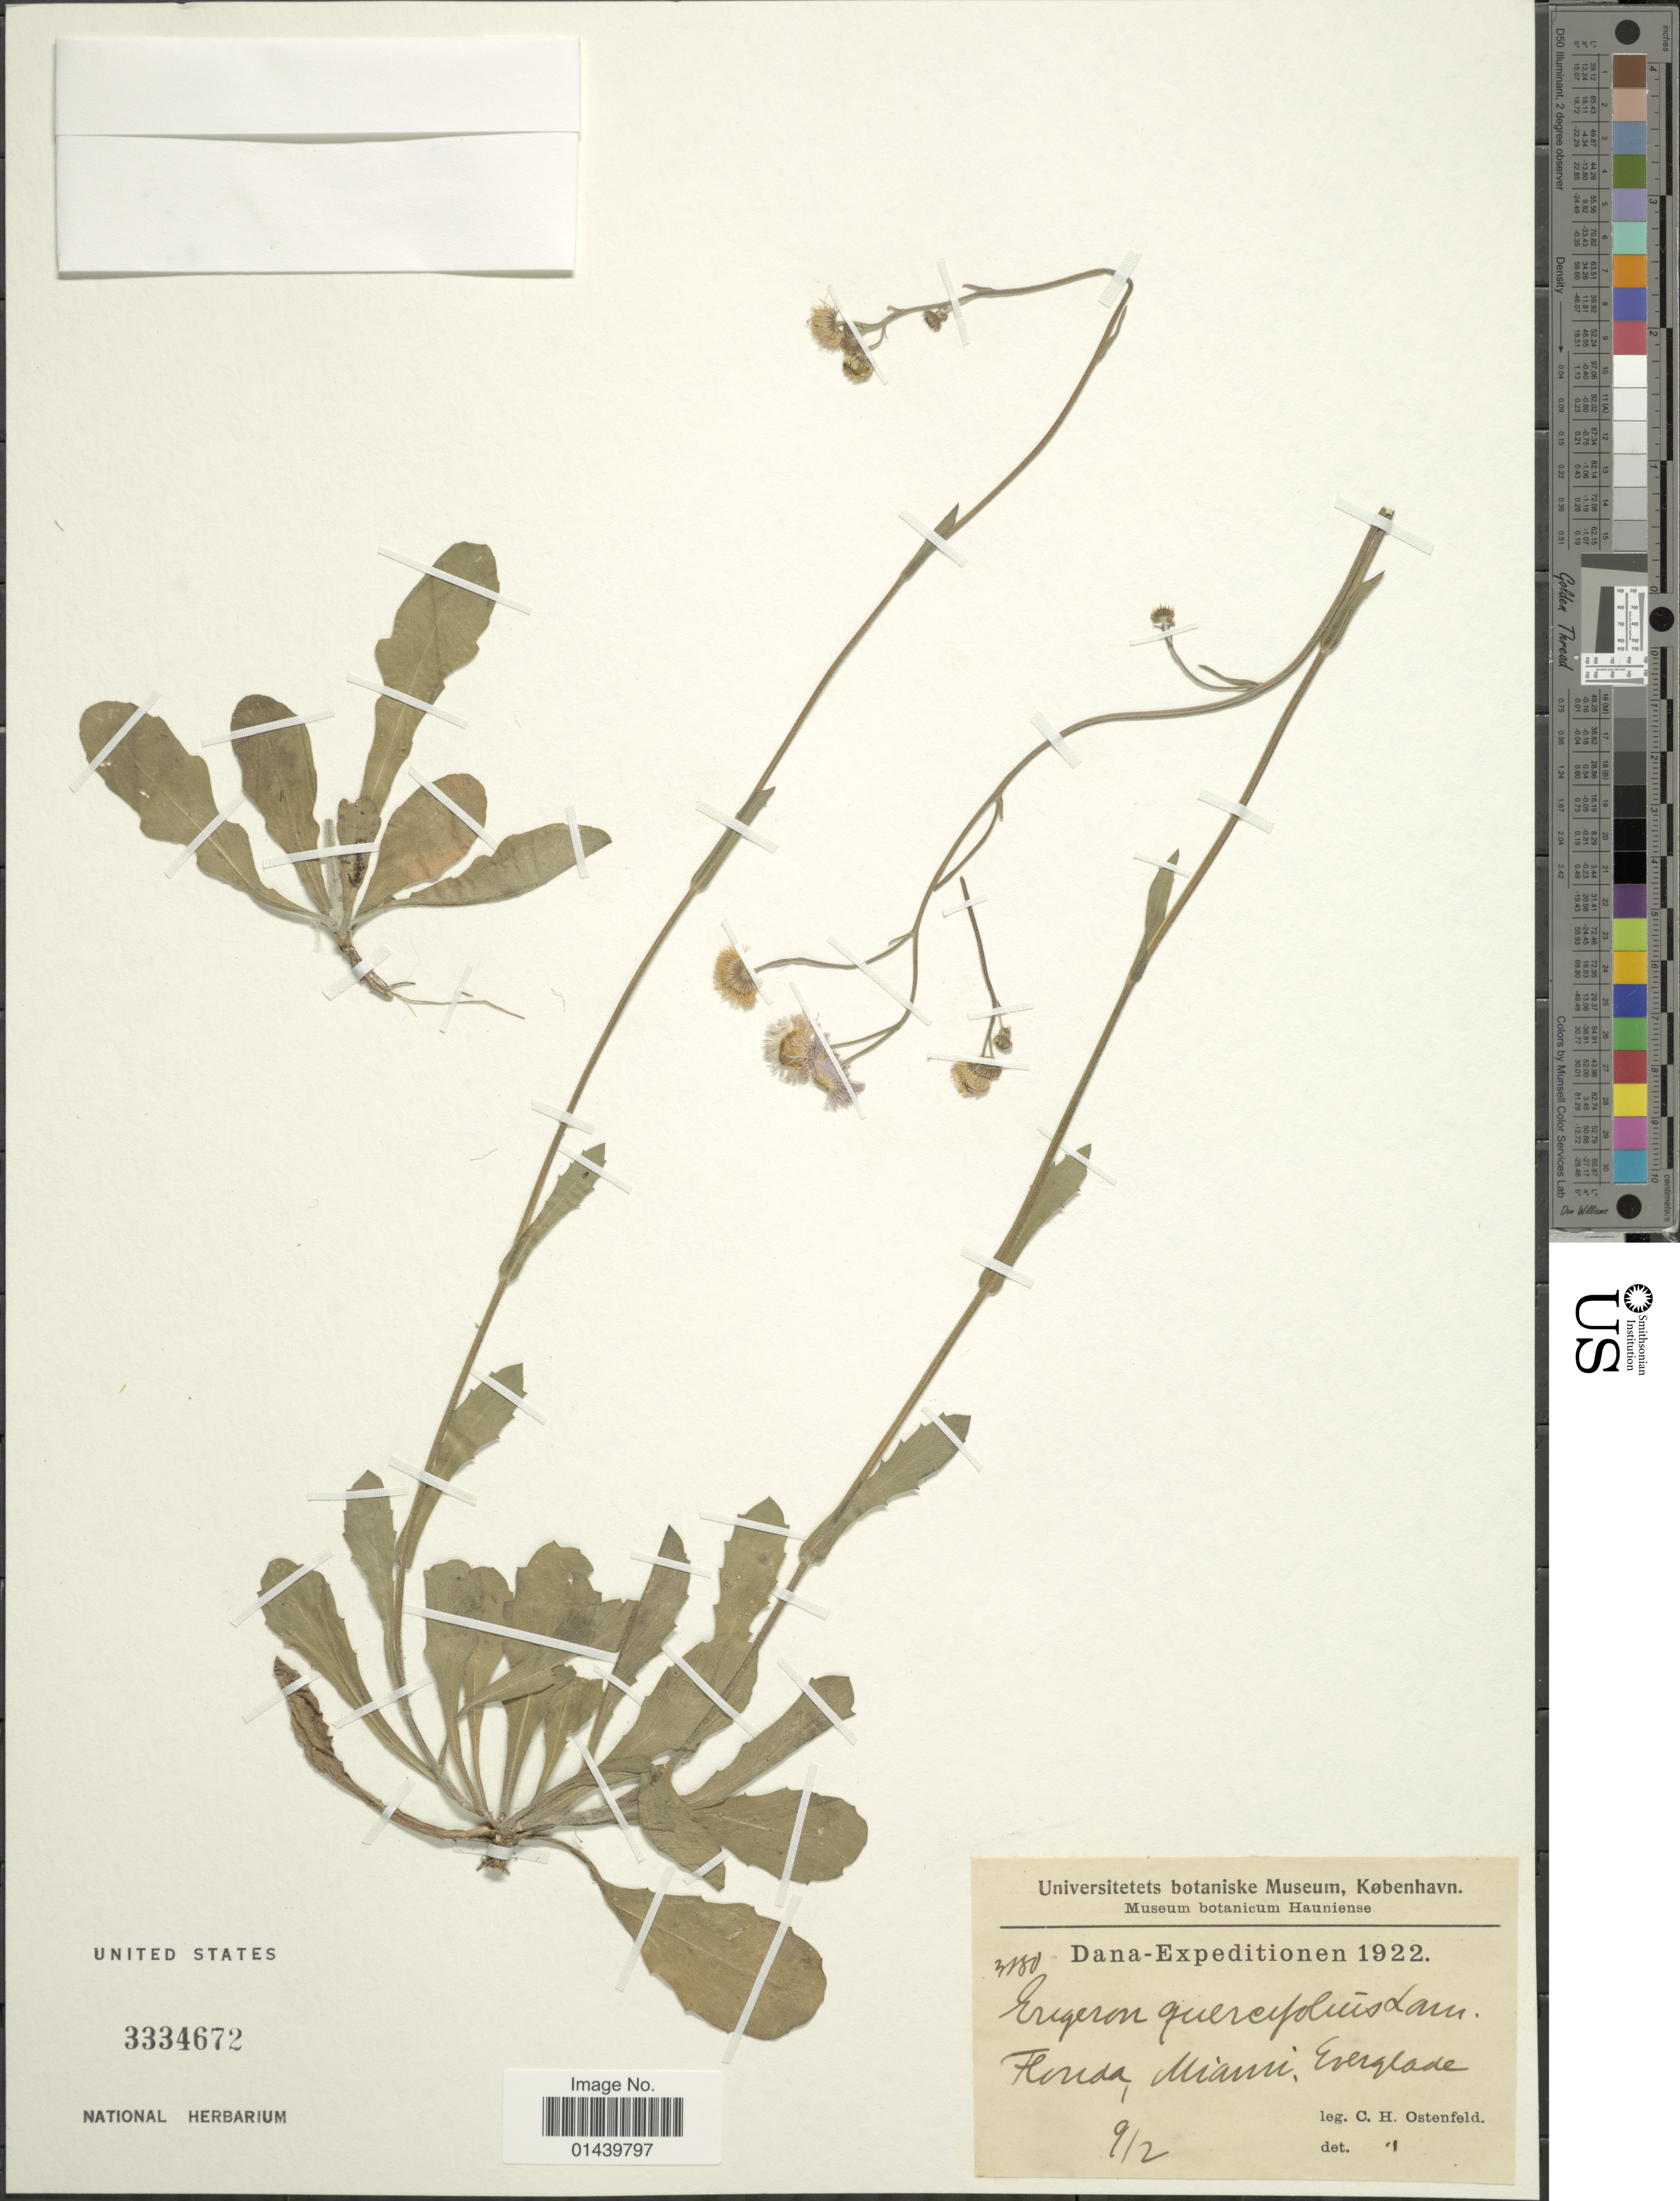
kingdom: Plantae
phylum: Tracheophyta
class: Magnoliopsida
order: Asterales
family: Asteraceae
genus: Erigeron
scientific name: Erigeron quercifolius Lam.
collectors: C. Ostenfeld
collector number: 3180*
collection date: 1922-02-09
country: United States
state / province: Florida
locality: Miami, Everglade.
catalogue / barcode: US 3334672